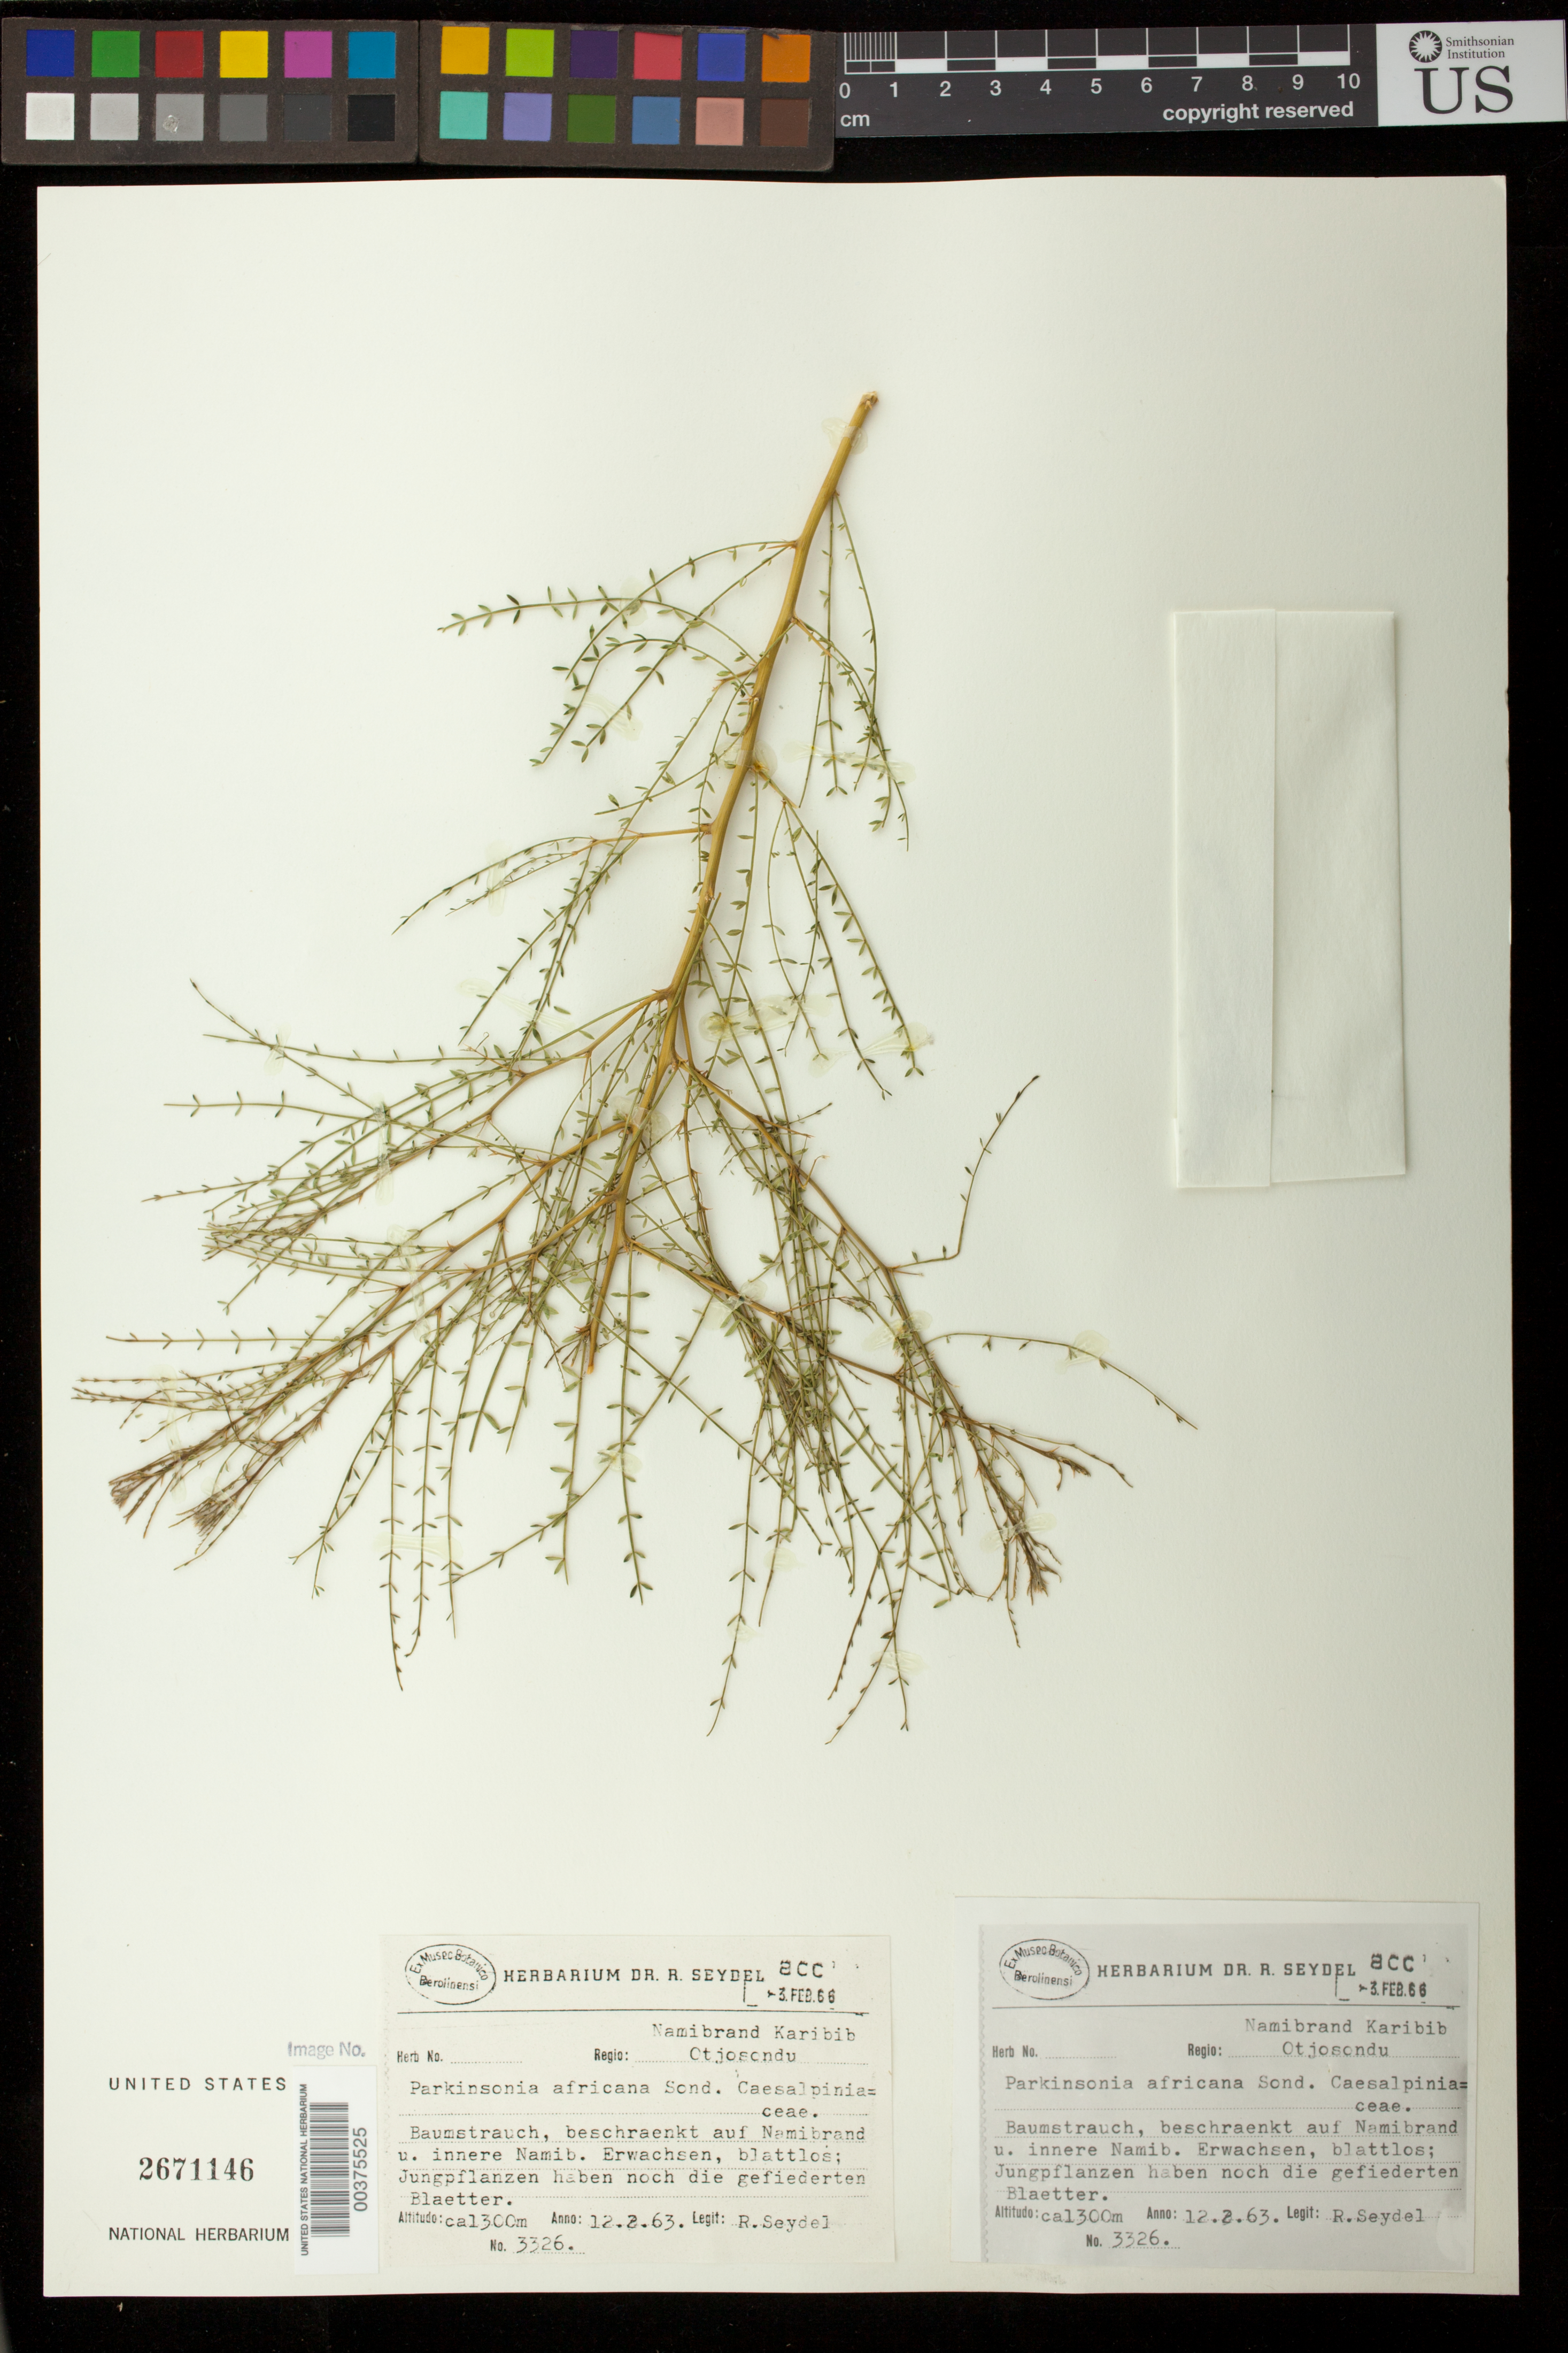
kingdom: Plantae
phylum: Tracheophyta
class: Magnoliopsida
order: Fabales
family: Fabaceae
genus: Parkinsonia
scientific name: Parkinsonia africana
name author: Sond.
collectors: R. Seydel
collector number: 3326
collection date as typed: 12 Feb 1963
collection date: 1963-02-12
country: Namibia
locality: Namibrand Karibib Otjosondu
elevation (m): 1300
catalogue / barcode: US 2671146